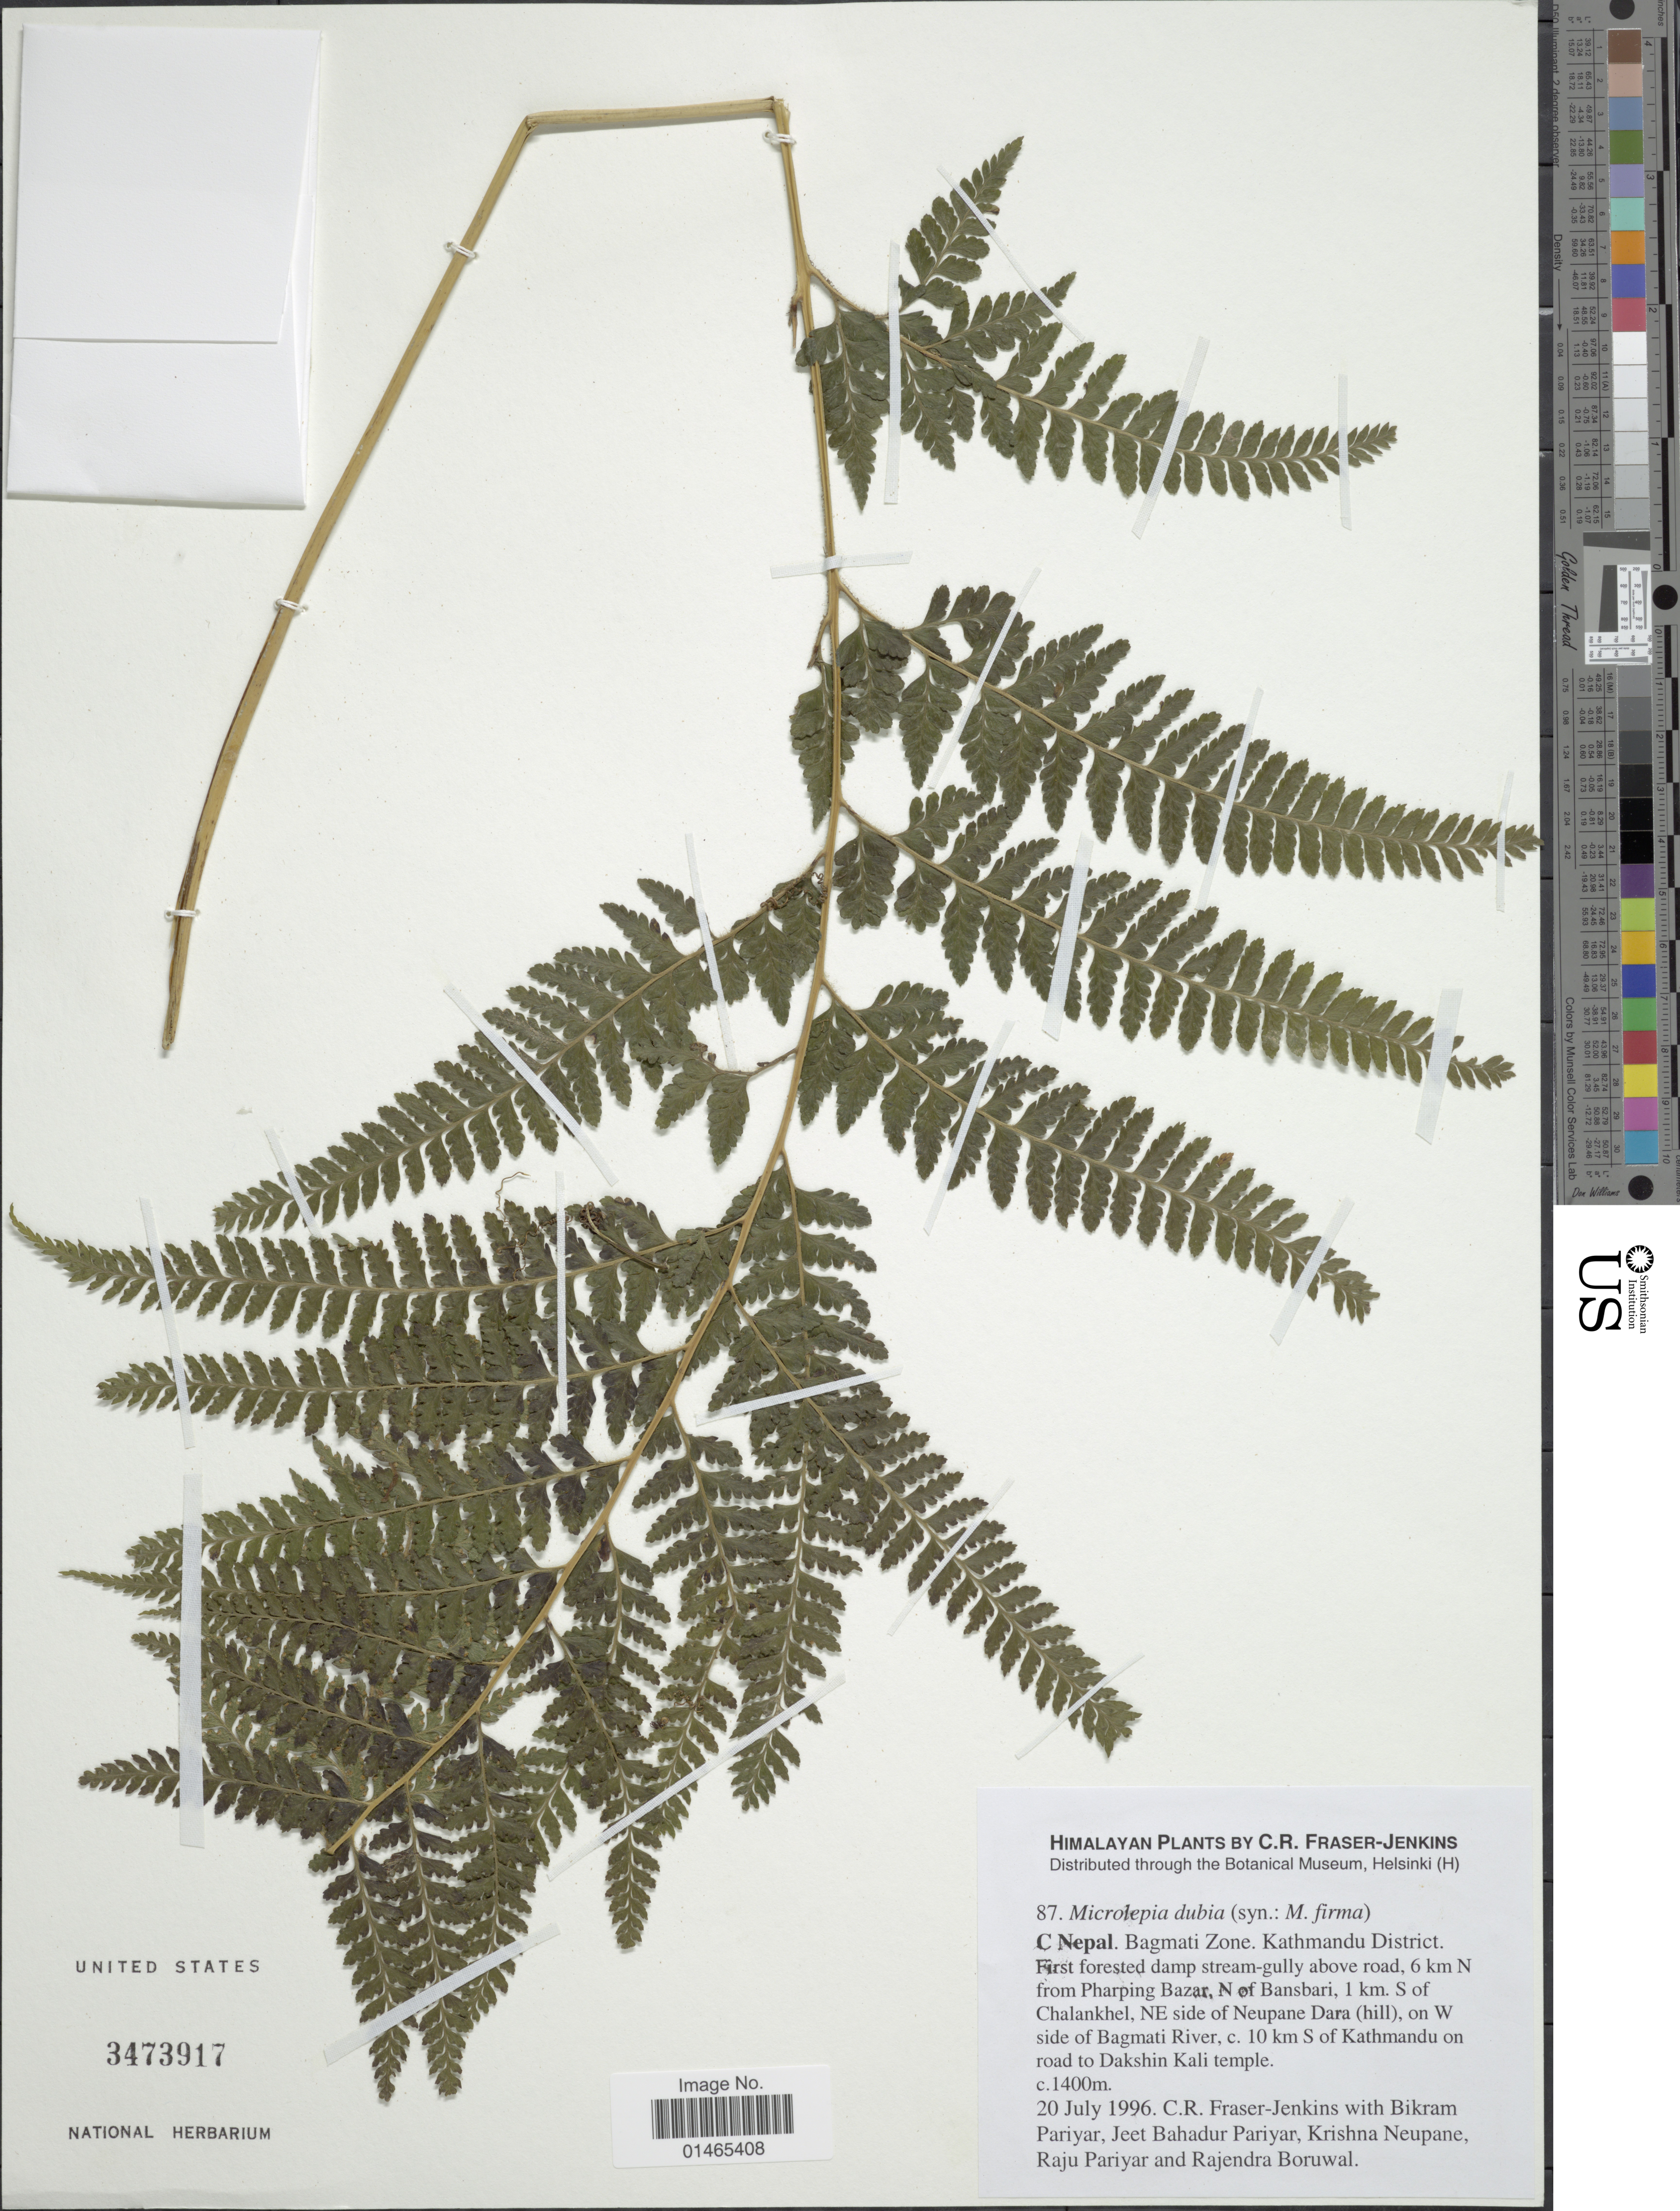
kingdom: Plantae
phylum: Tracheophyta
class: Polypodiopsida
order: Polypodiales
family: Dennstaedtiaceae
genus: Microlepia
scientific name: Microlepia dubia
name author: (Roxb.) C.V. Morton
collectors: C. R. Fraser-Jenkins, B. Pariyar, J. Pariyar, K. Neupane & et al.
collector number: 87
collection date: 1996-07-20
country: Nepal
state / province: Bagmati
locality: Bagmati Zone, Kathmandu District, First forested damp stream-gully above road, 6 km N from Pharping Bazar, N of Bansbari, 1 km. S of Chalankhel, NE side of Neupane Dara (hill), on W side of Bagmati River, c. 10 km S of Kathmandu on road to Dakshin Kali temple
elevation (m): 1400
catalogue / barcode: US 3473917